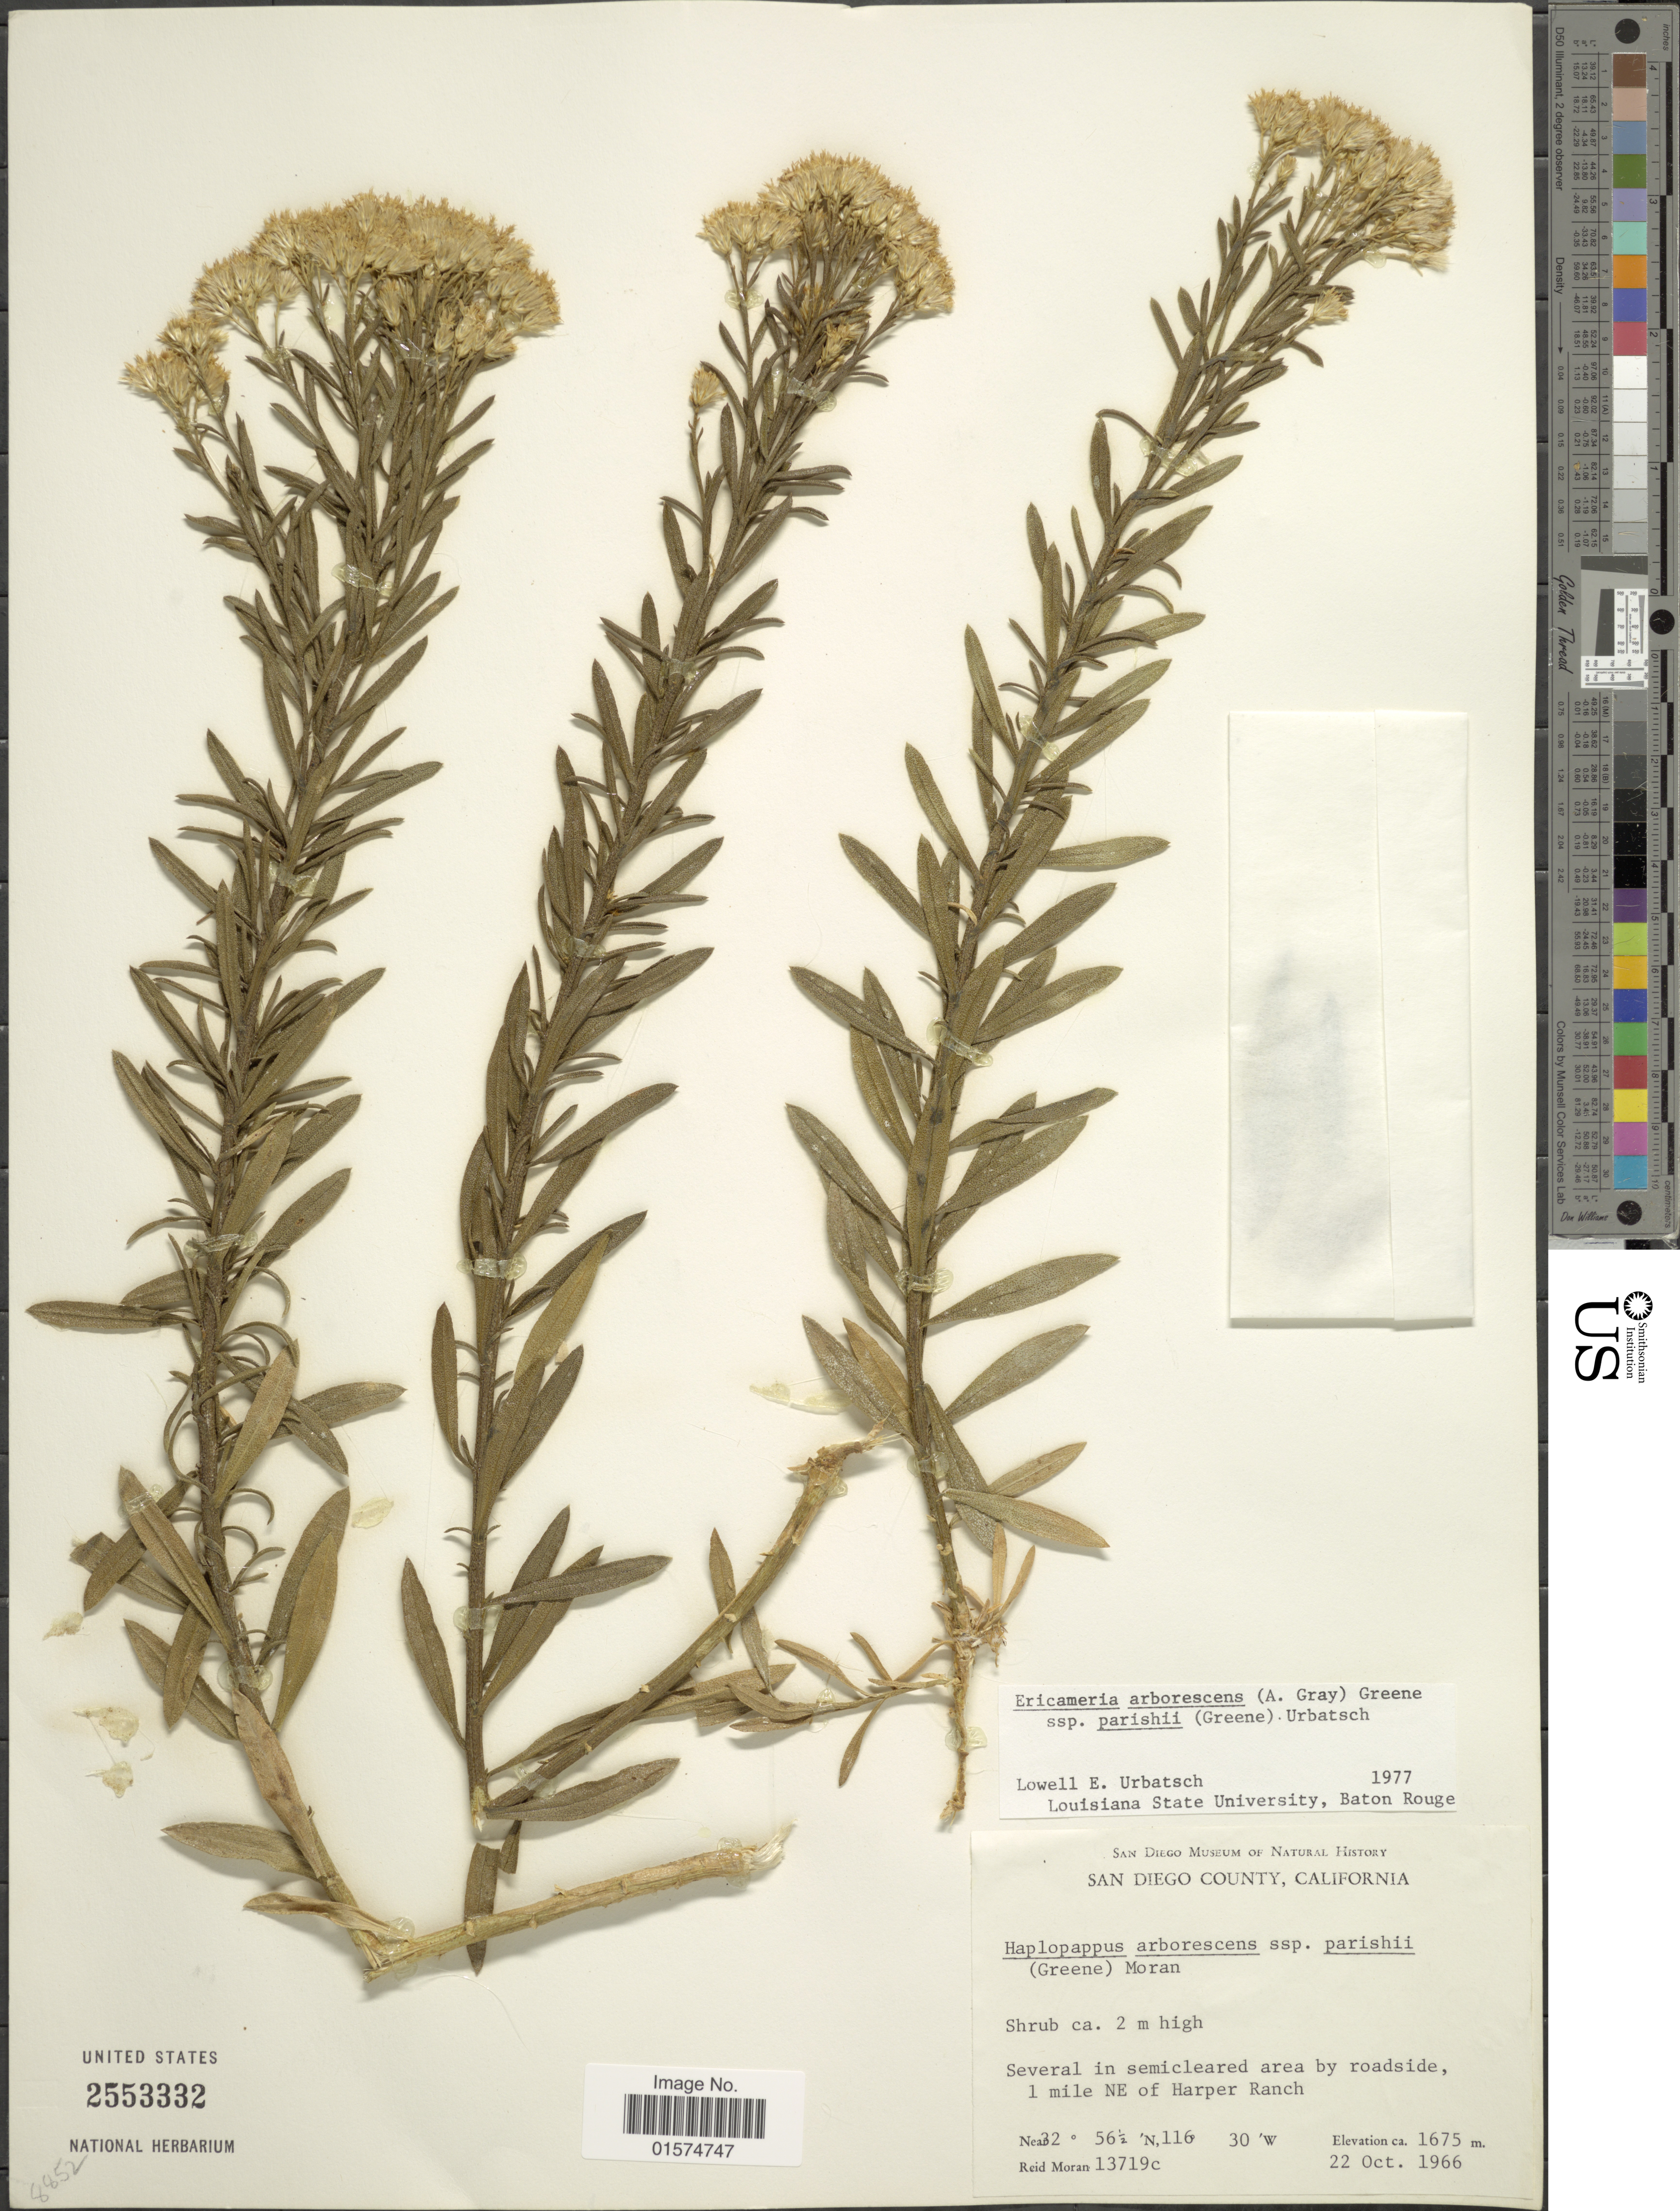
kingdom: Plantae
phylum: Tracheophyta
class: Magnoliopsida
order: Asterales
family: Asteraceae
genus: Ericameria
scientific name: Ericameria arborescens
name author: (A. Gray) Greene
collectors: R. V. Moran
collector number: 13719c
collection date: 1966-10-22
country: United States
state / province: California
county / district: San Diego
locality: San Diego County. 1 mile NE of Harper Ranch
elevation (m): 1675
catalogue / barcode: US 2553332